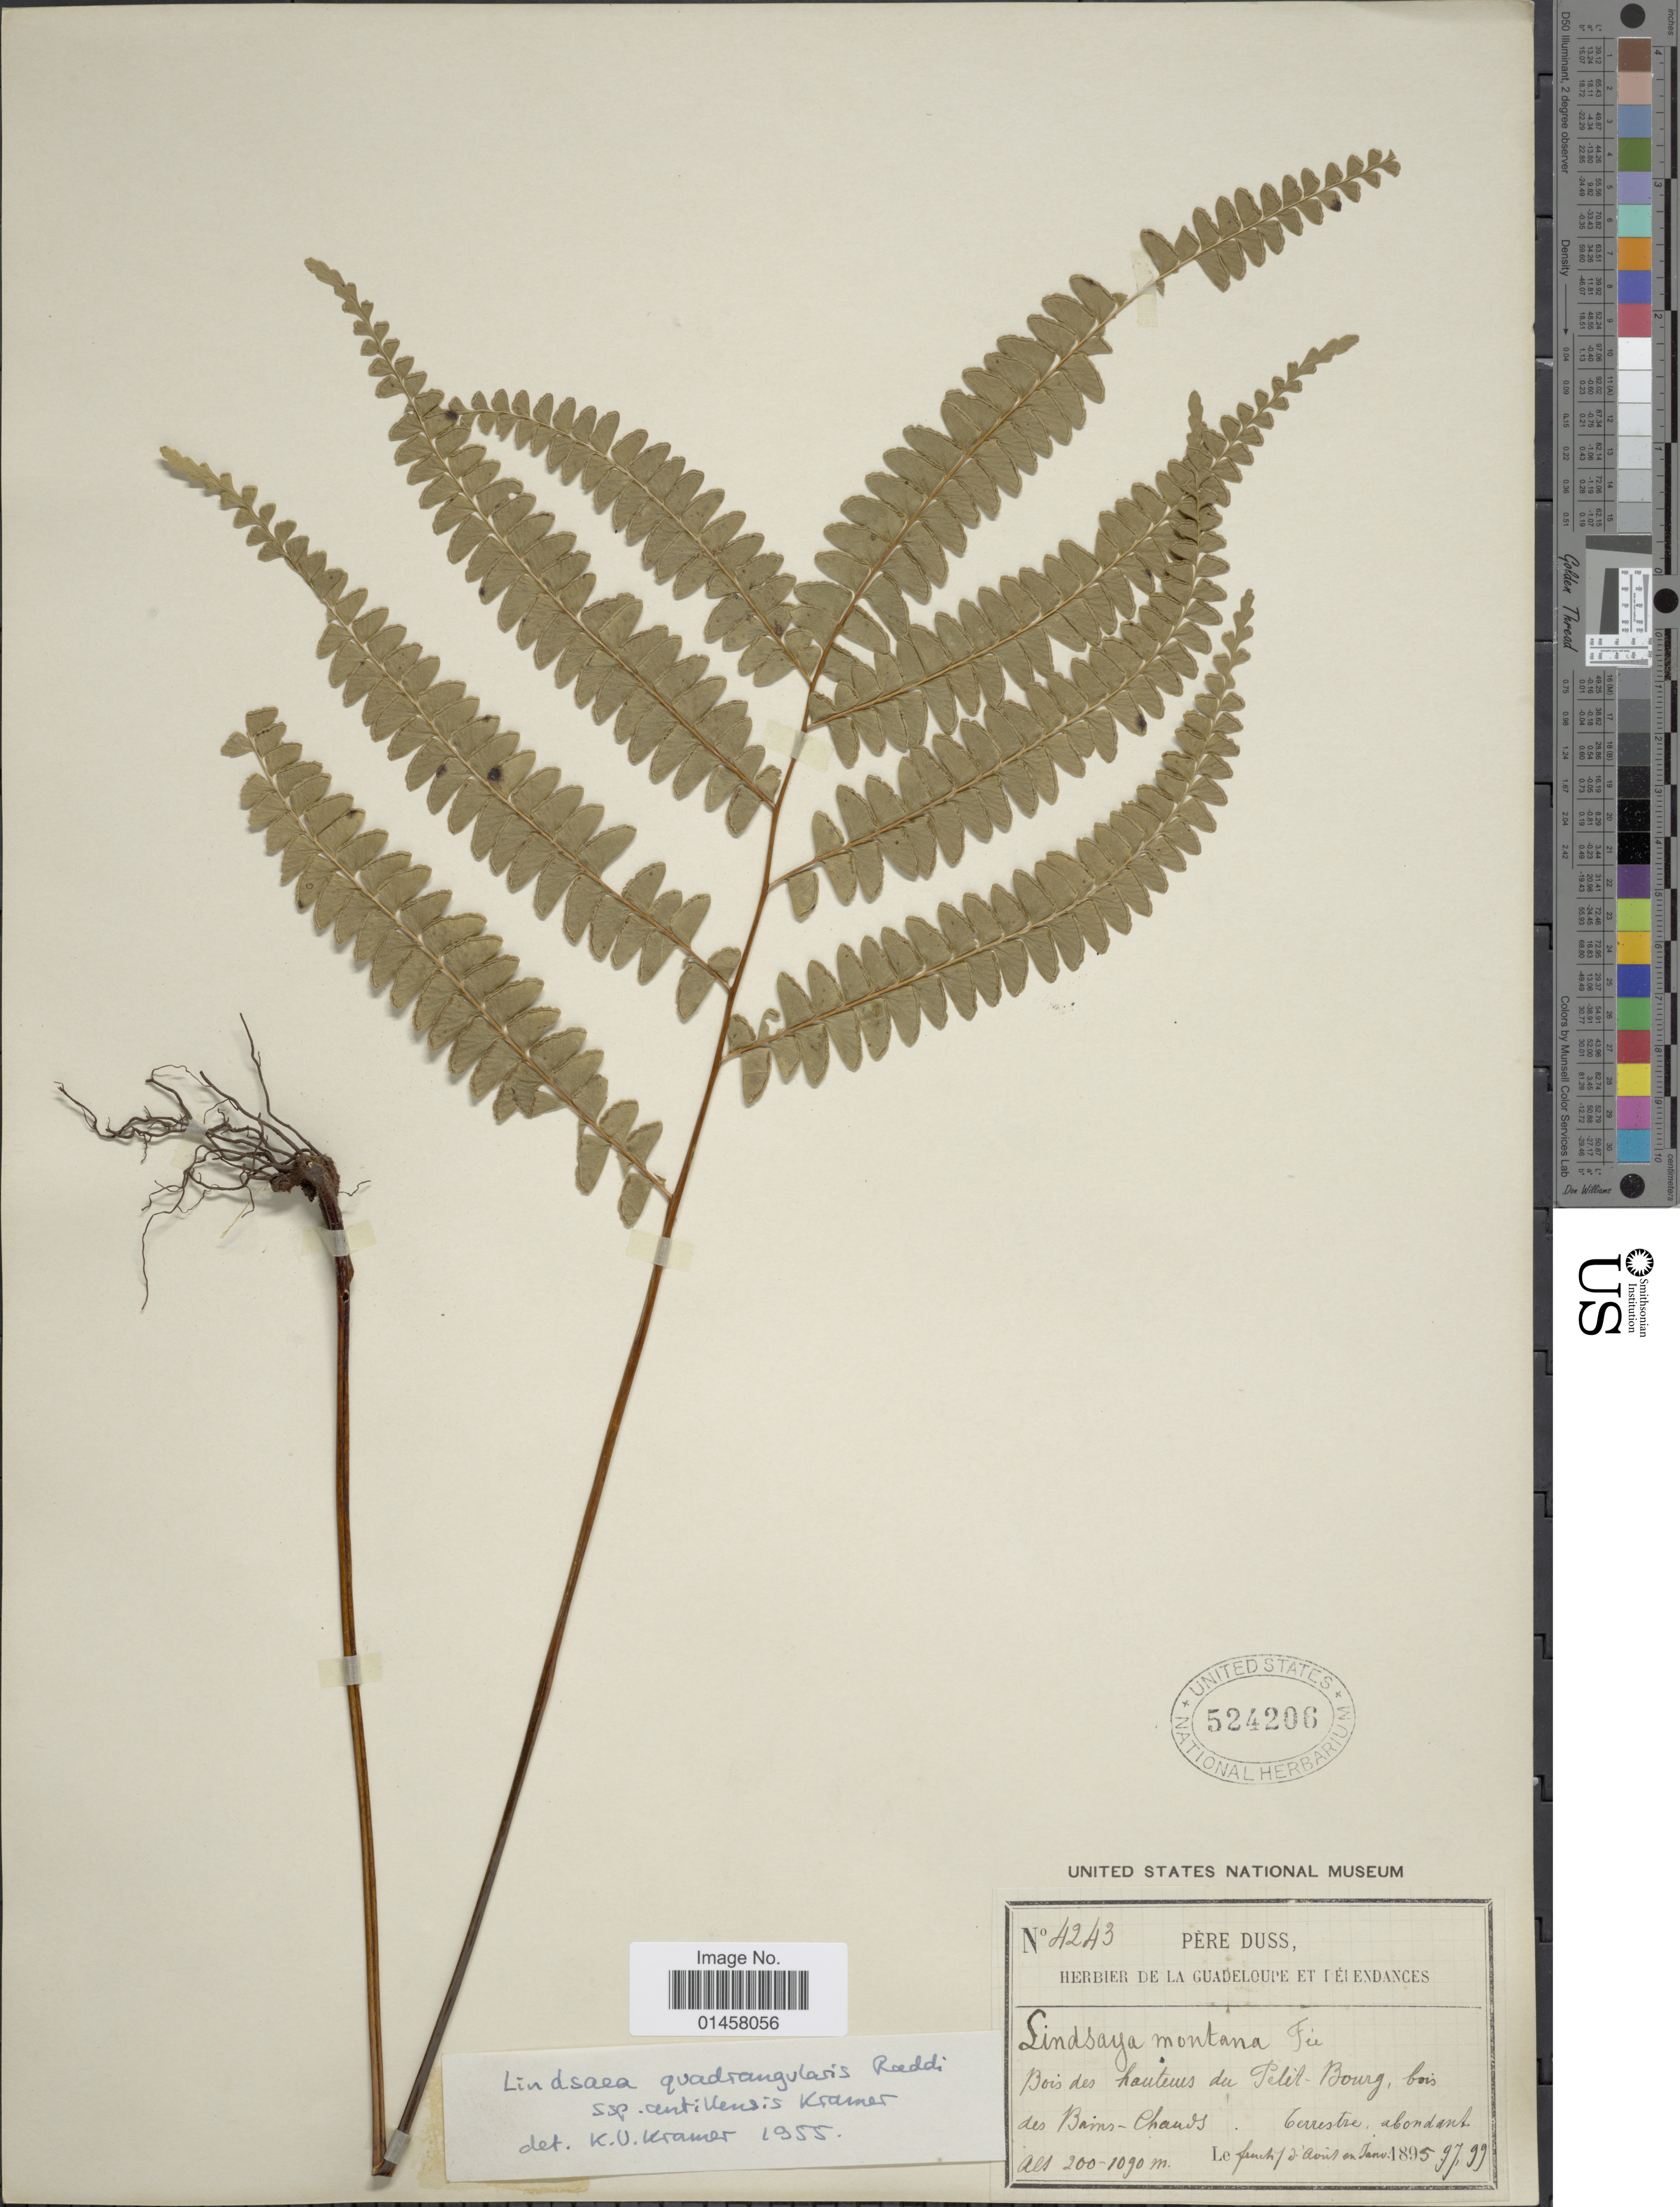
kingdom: Plantae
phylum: Tracheophyta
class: Polypodiopsida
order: Polypodiales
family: Lindsaeaceae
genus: Lindsaea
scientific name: Lindsaea quadrangularis subsp. antillensis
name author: K.U. Kramer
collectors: Père Duss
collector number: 4243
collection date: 1895-08/1899-01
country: Guadeloupe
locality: Bois des hauteues du Petit-Bourg, bois des Bains-Chauds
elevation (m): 200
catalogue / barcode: US 524206